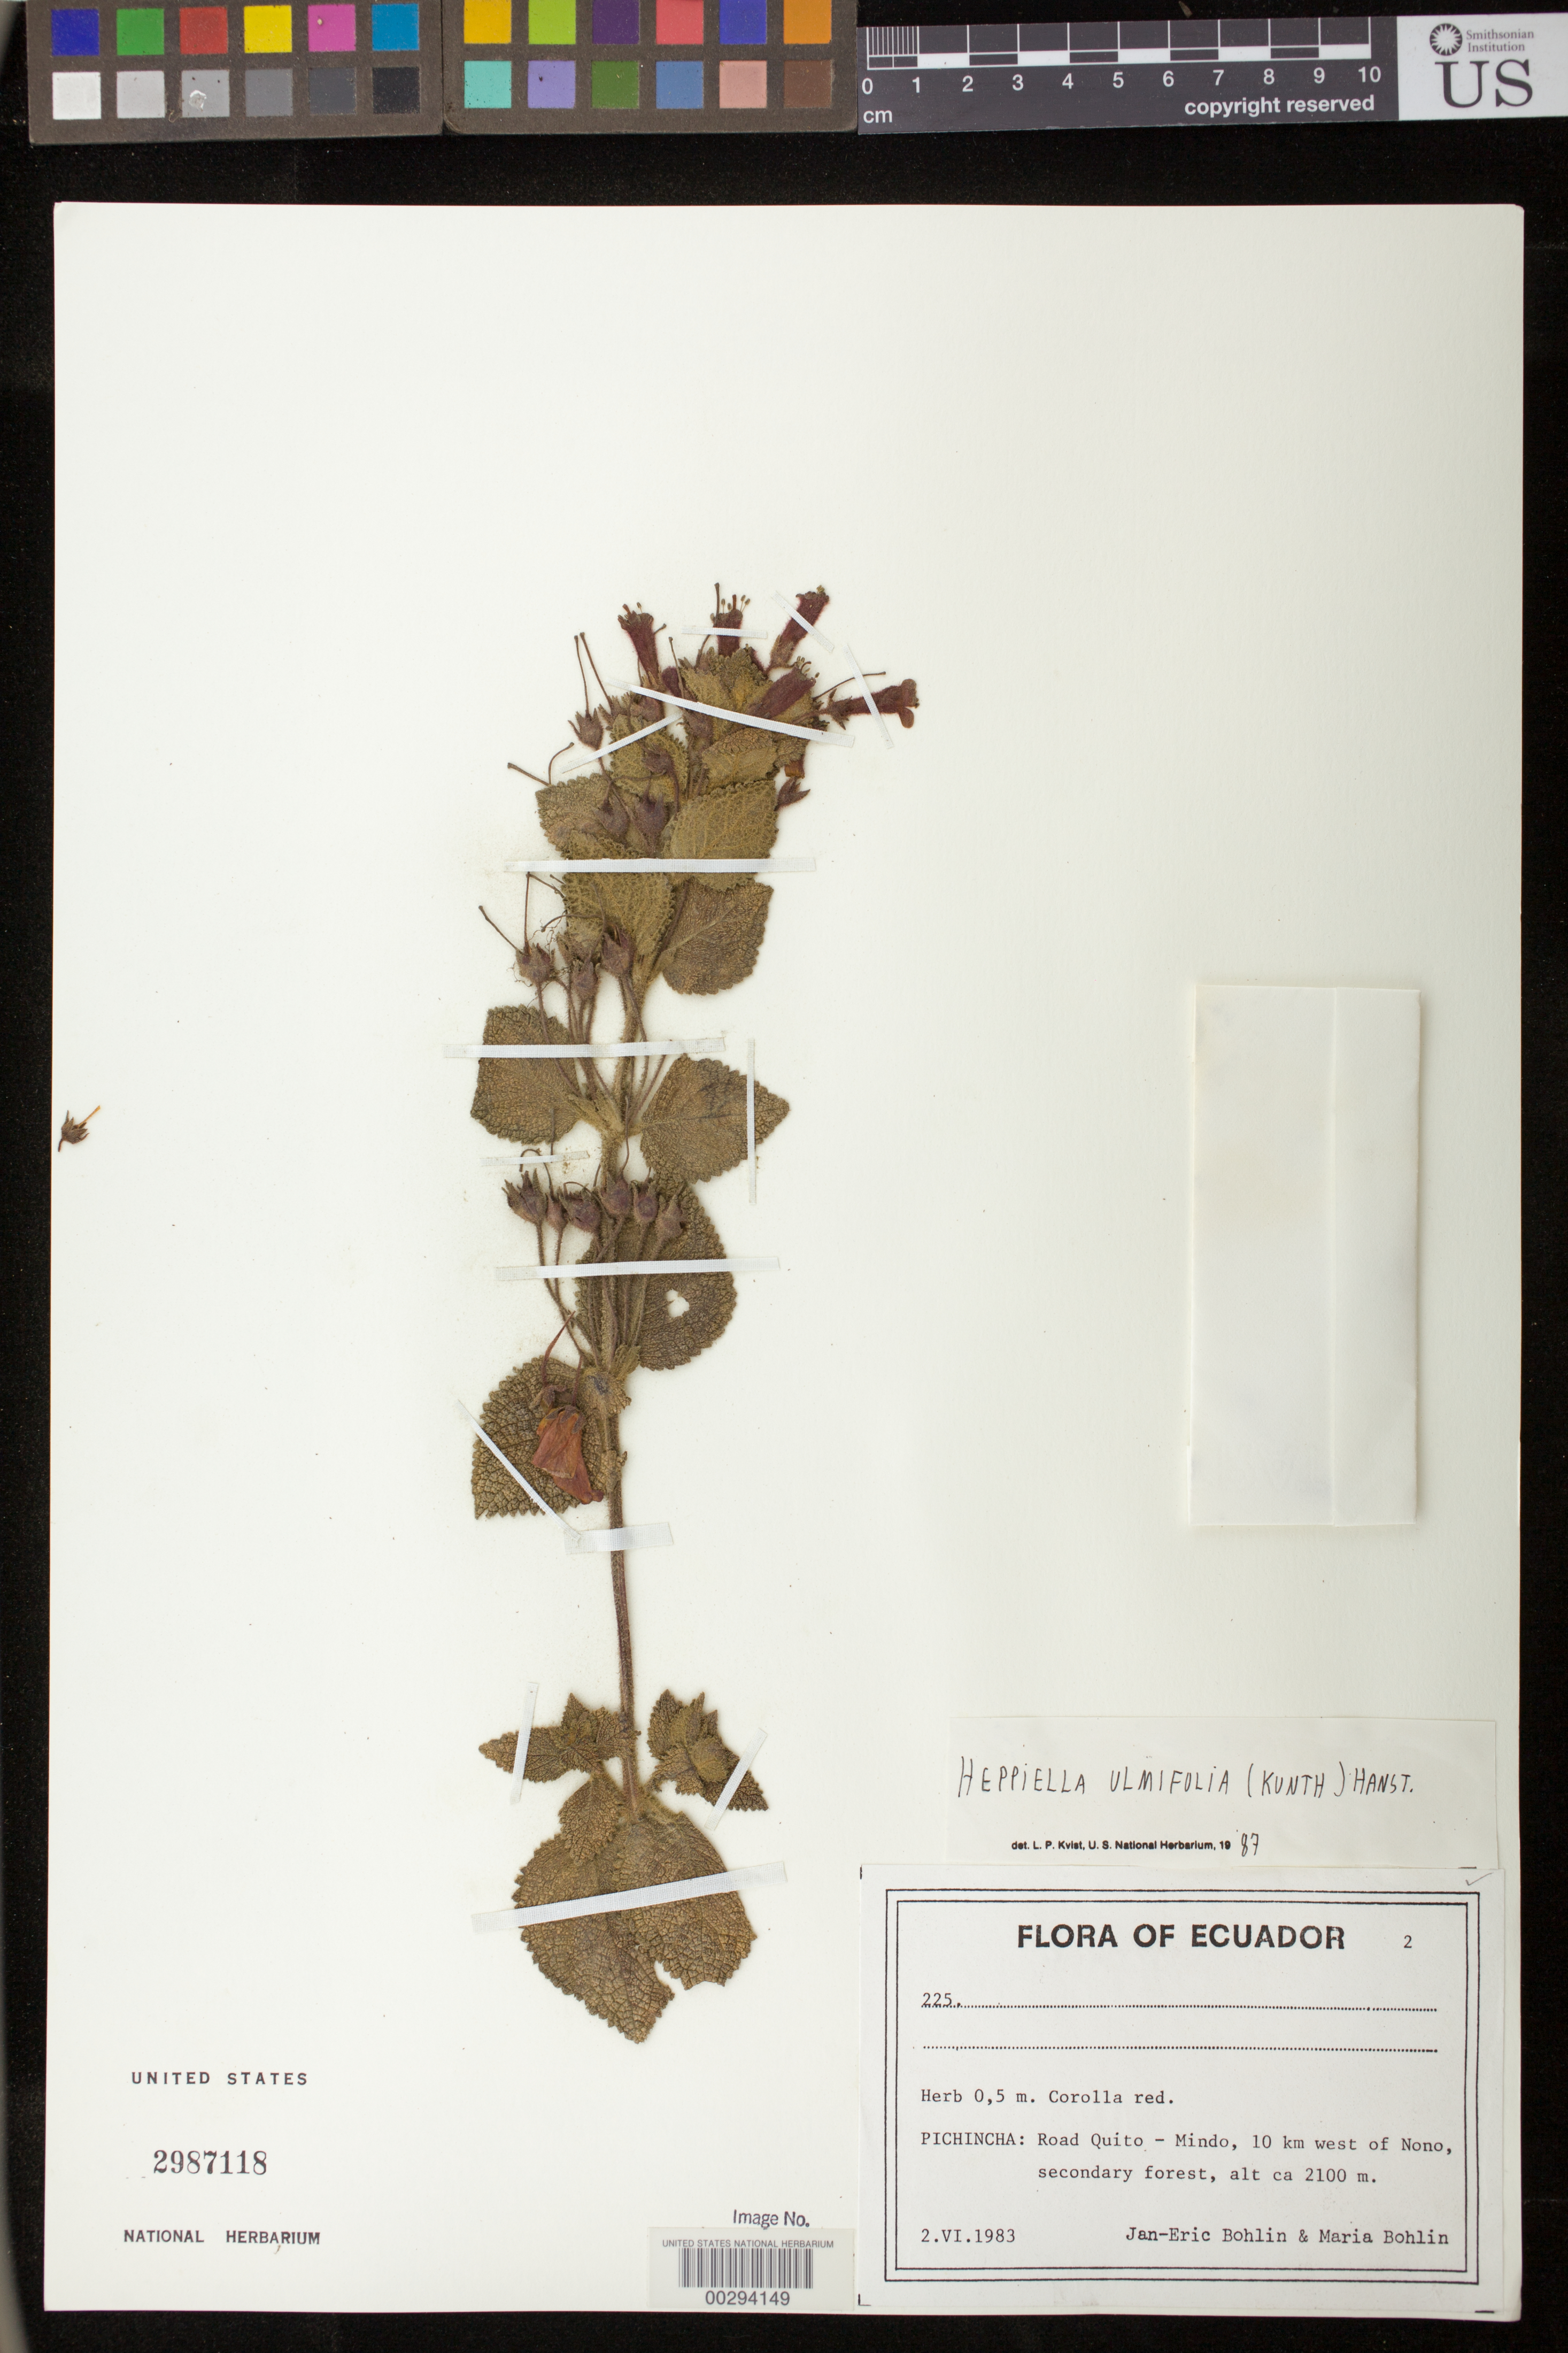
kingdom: Plantae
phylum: Tracheophyta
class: Magnoliopsida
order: Lamiales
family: Gesneriaceae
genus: Heppiella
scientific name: Heppiella ulmifolia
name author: (Kunth) Hanst.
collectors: J. Bohlin & M. Bohlin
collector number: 225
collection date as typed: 02 Jun 1983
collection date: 1983-06-02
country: Ecuador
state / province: Pichincha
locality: Road Quito - Mindo, 10 km W of Nono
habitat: Secondary forest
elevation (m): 2100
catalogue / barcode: US 2987118